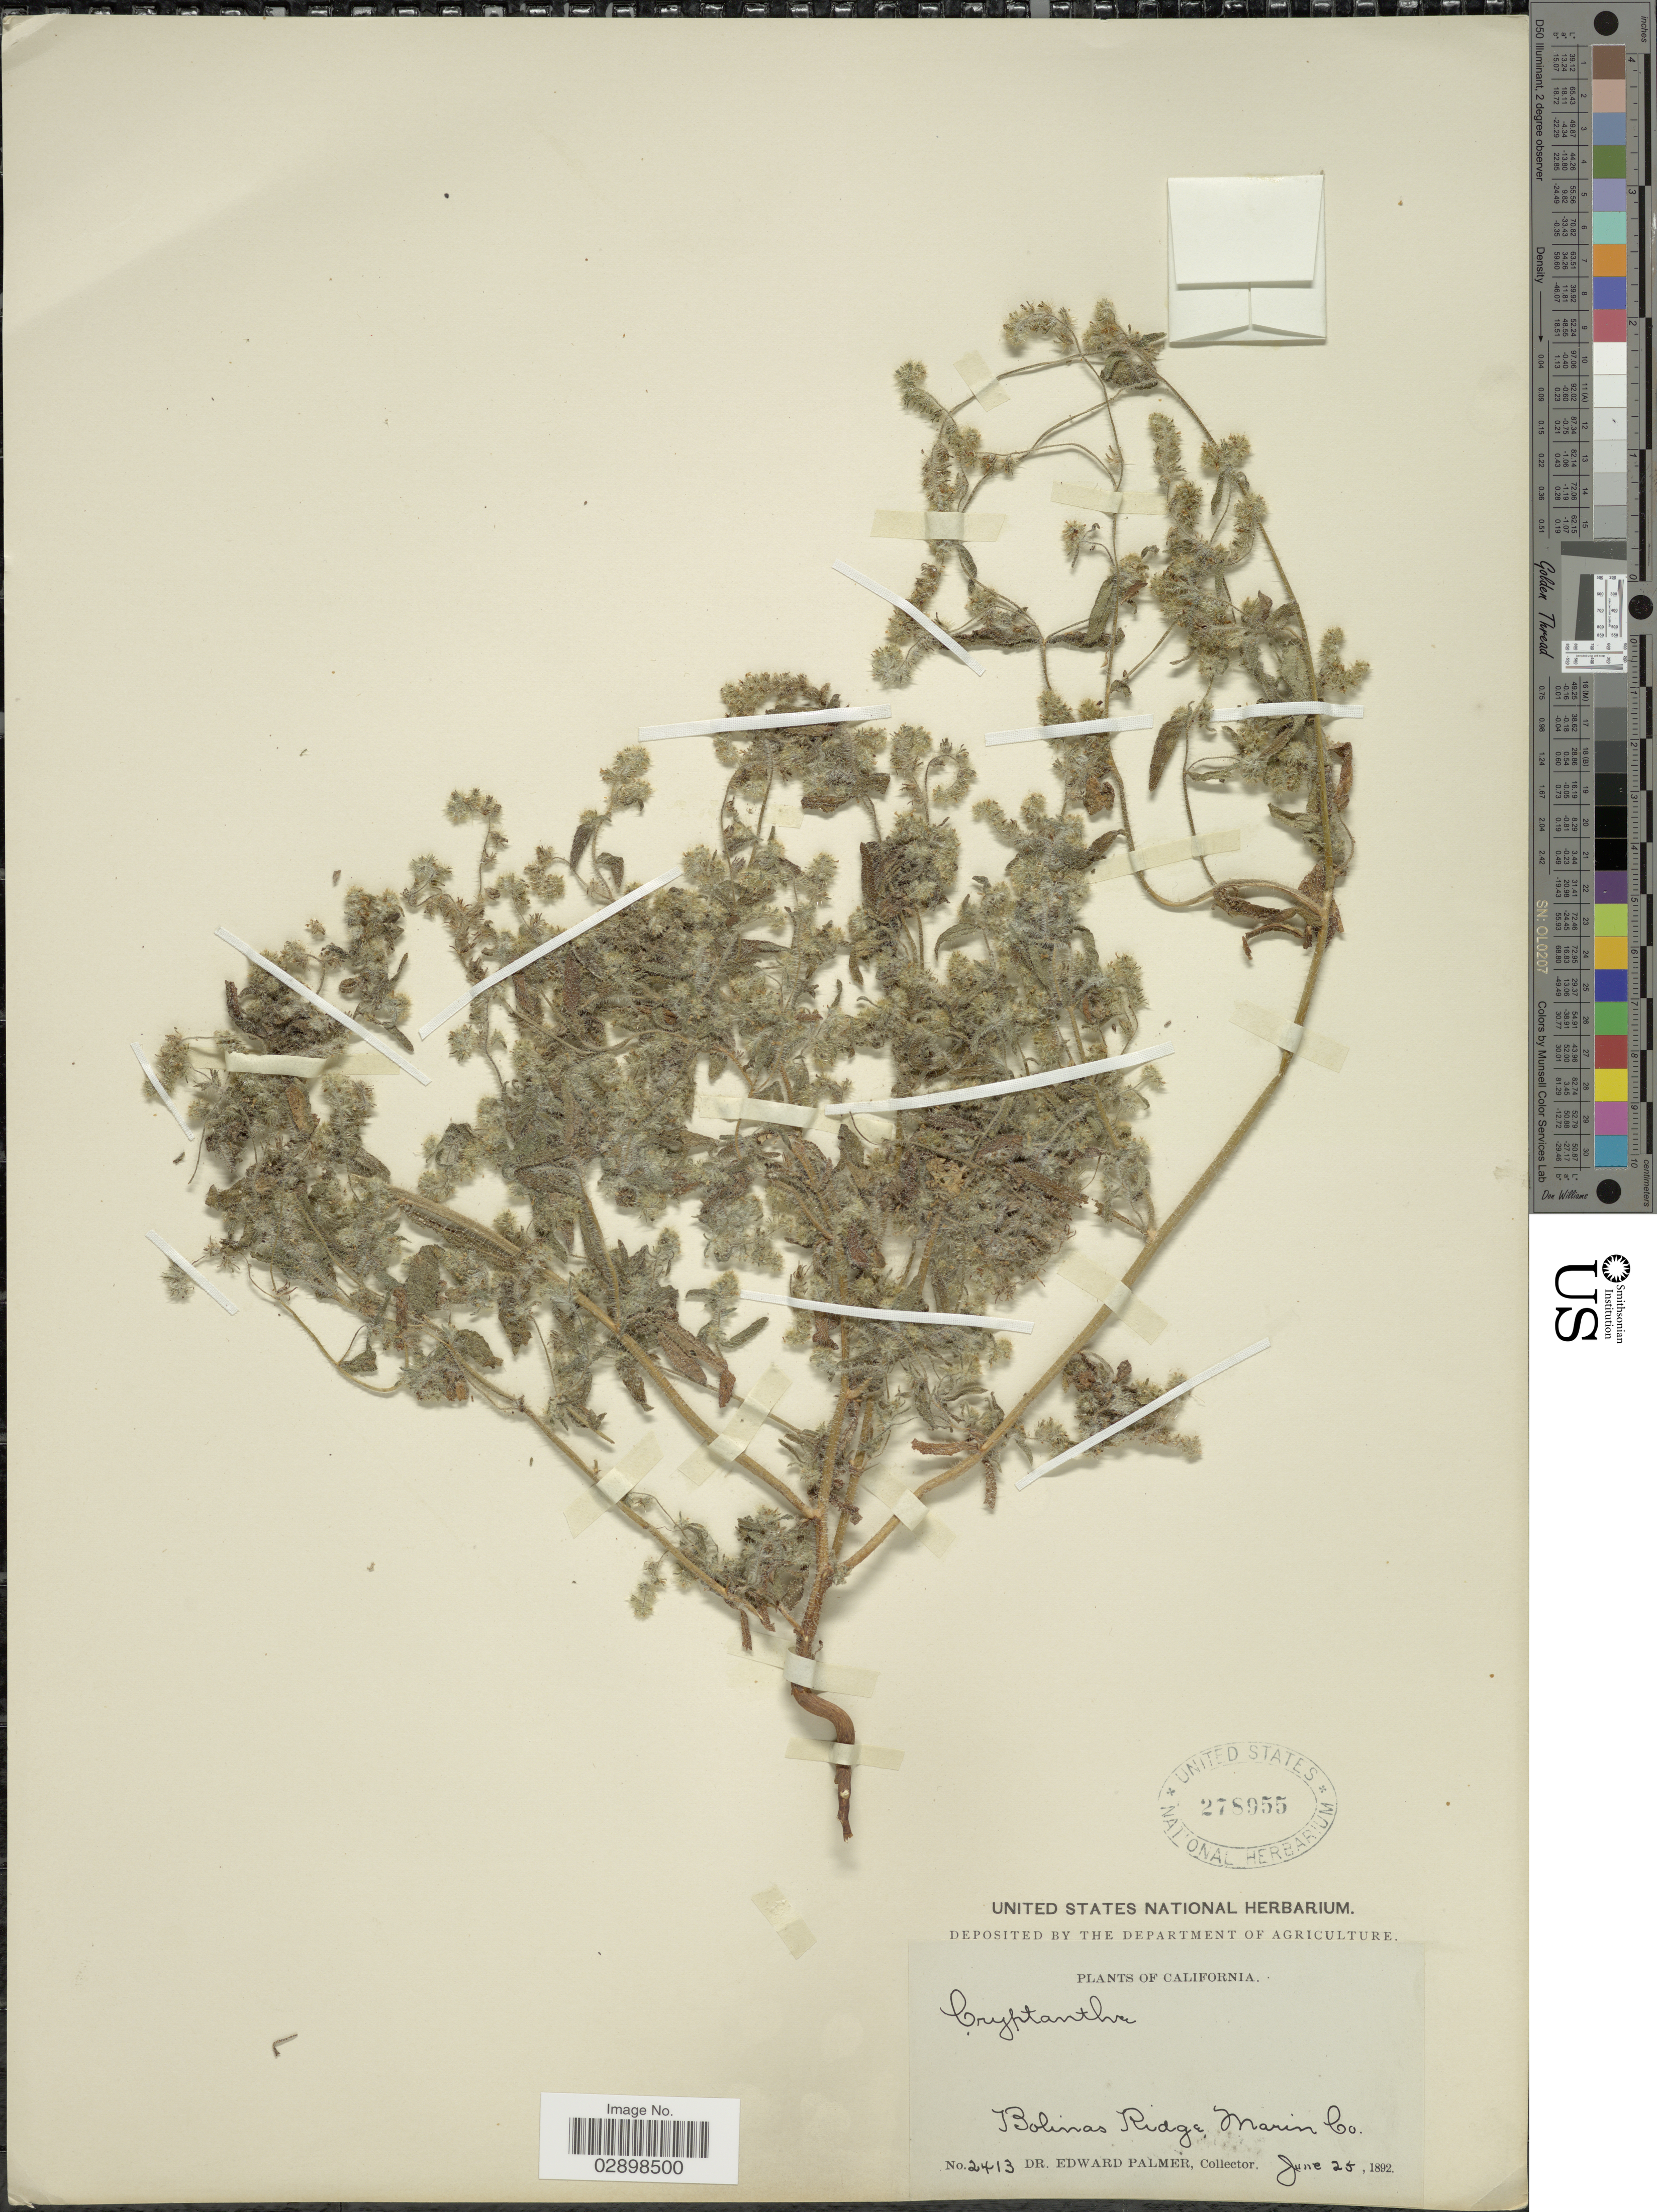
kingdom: Plantae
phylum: Tracheophyta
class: Magnoliopsida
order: Boraginales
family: Boraginaceae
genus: Cryptantha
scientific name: Cryptantha sp.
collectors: E. Palmer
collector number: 2413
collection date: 1892-06-25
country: United States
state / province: California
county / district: Marin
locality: Bolinas Ridge, Marin Co.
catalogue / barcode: US 278955